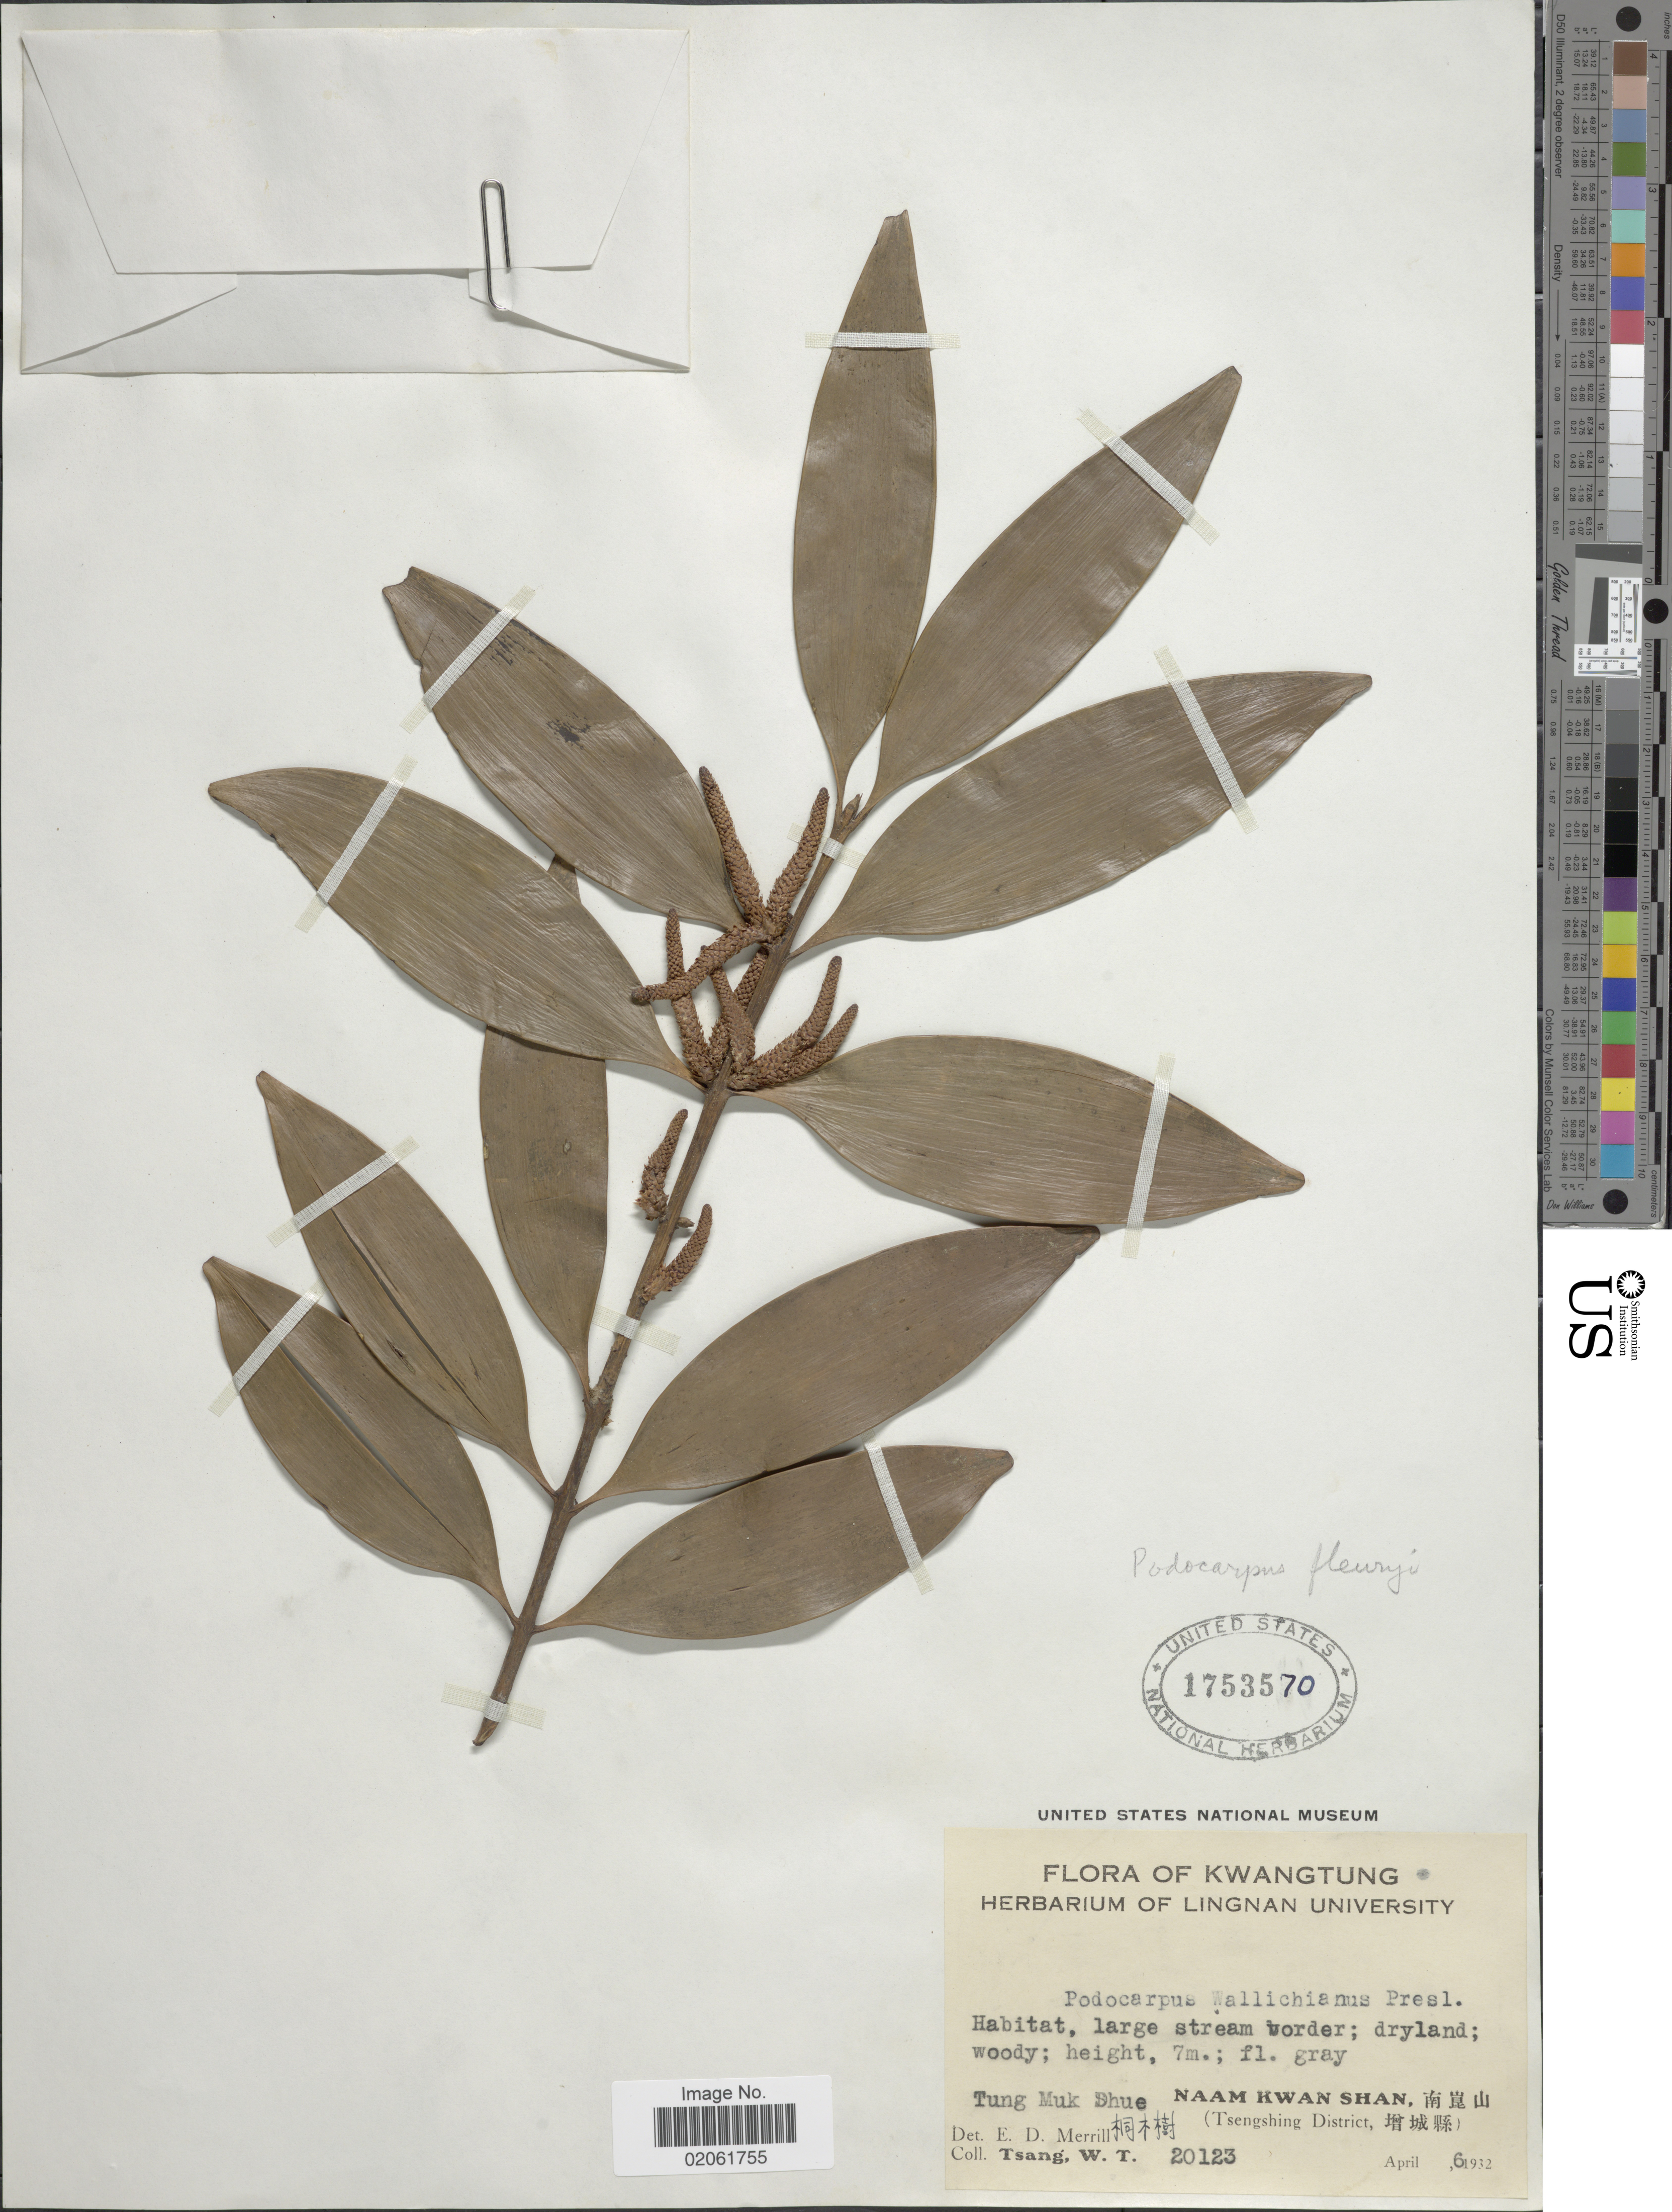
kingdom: Plantae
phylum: Tracheophyta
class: Pinopsida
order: Pinales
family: Podocarpaceae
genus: Podocarpus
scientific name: Podocarpus fleuryi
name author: Hickel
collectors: W. T. Tsang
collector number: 20123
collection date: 1932-04-06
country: China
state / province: Guangdong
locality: Kwangtung, Tung Muk Shue, Naam Kwan Shan (Tsengshing District)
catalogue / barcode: US 1753570